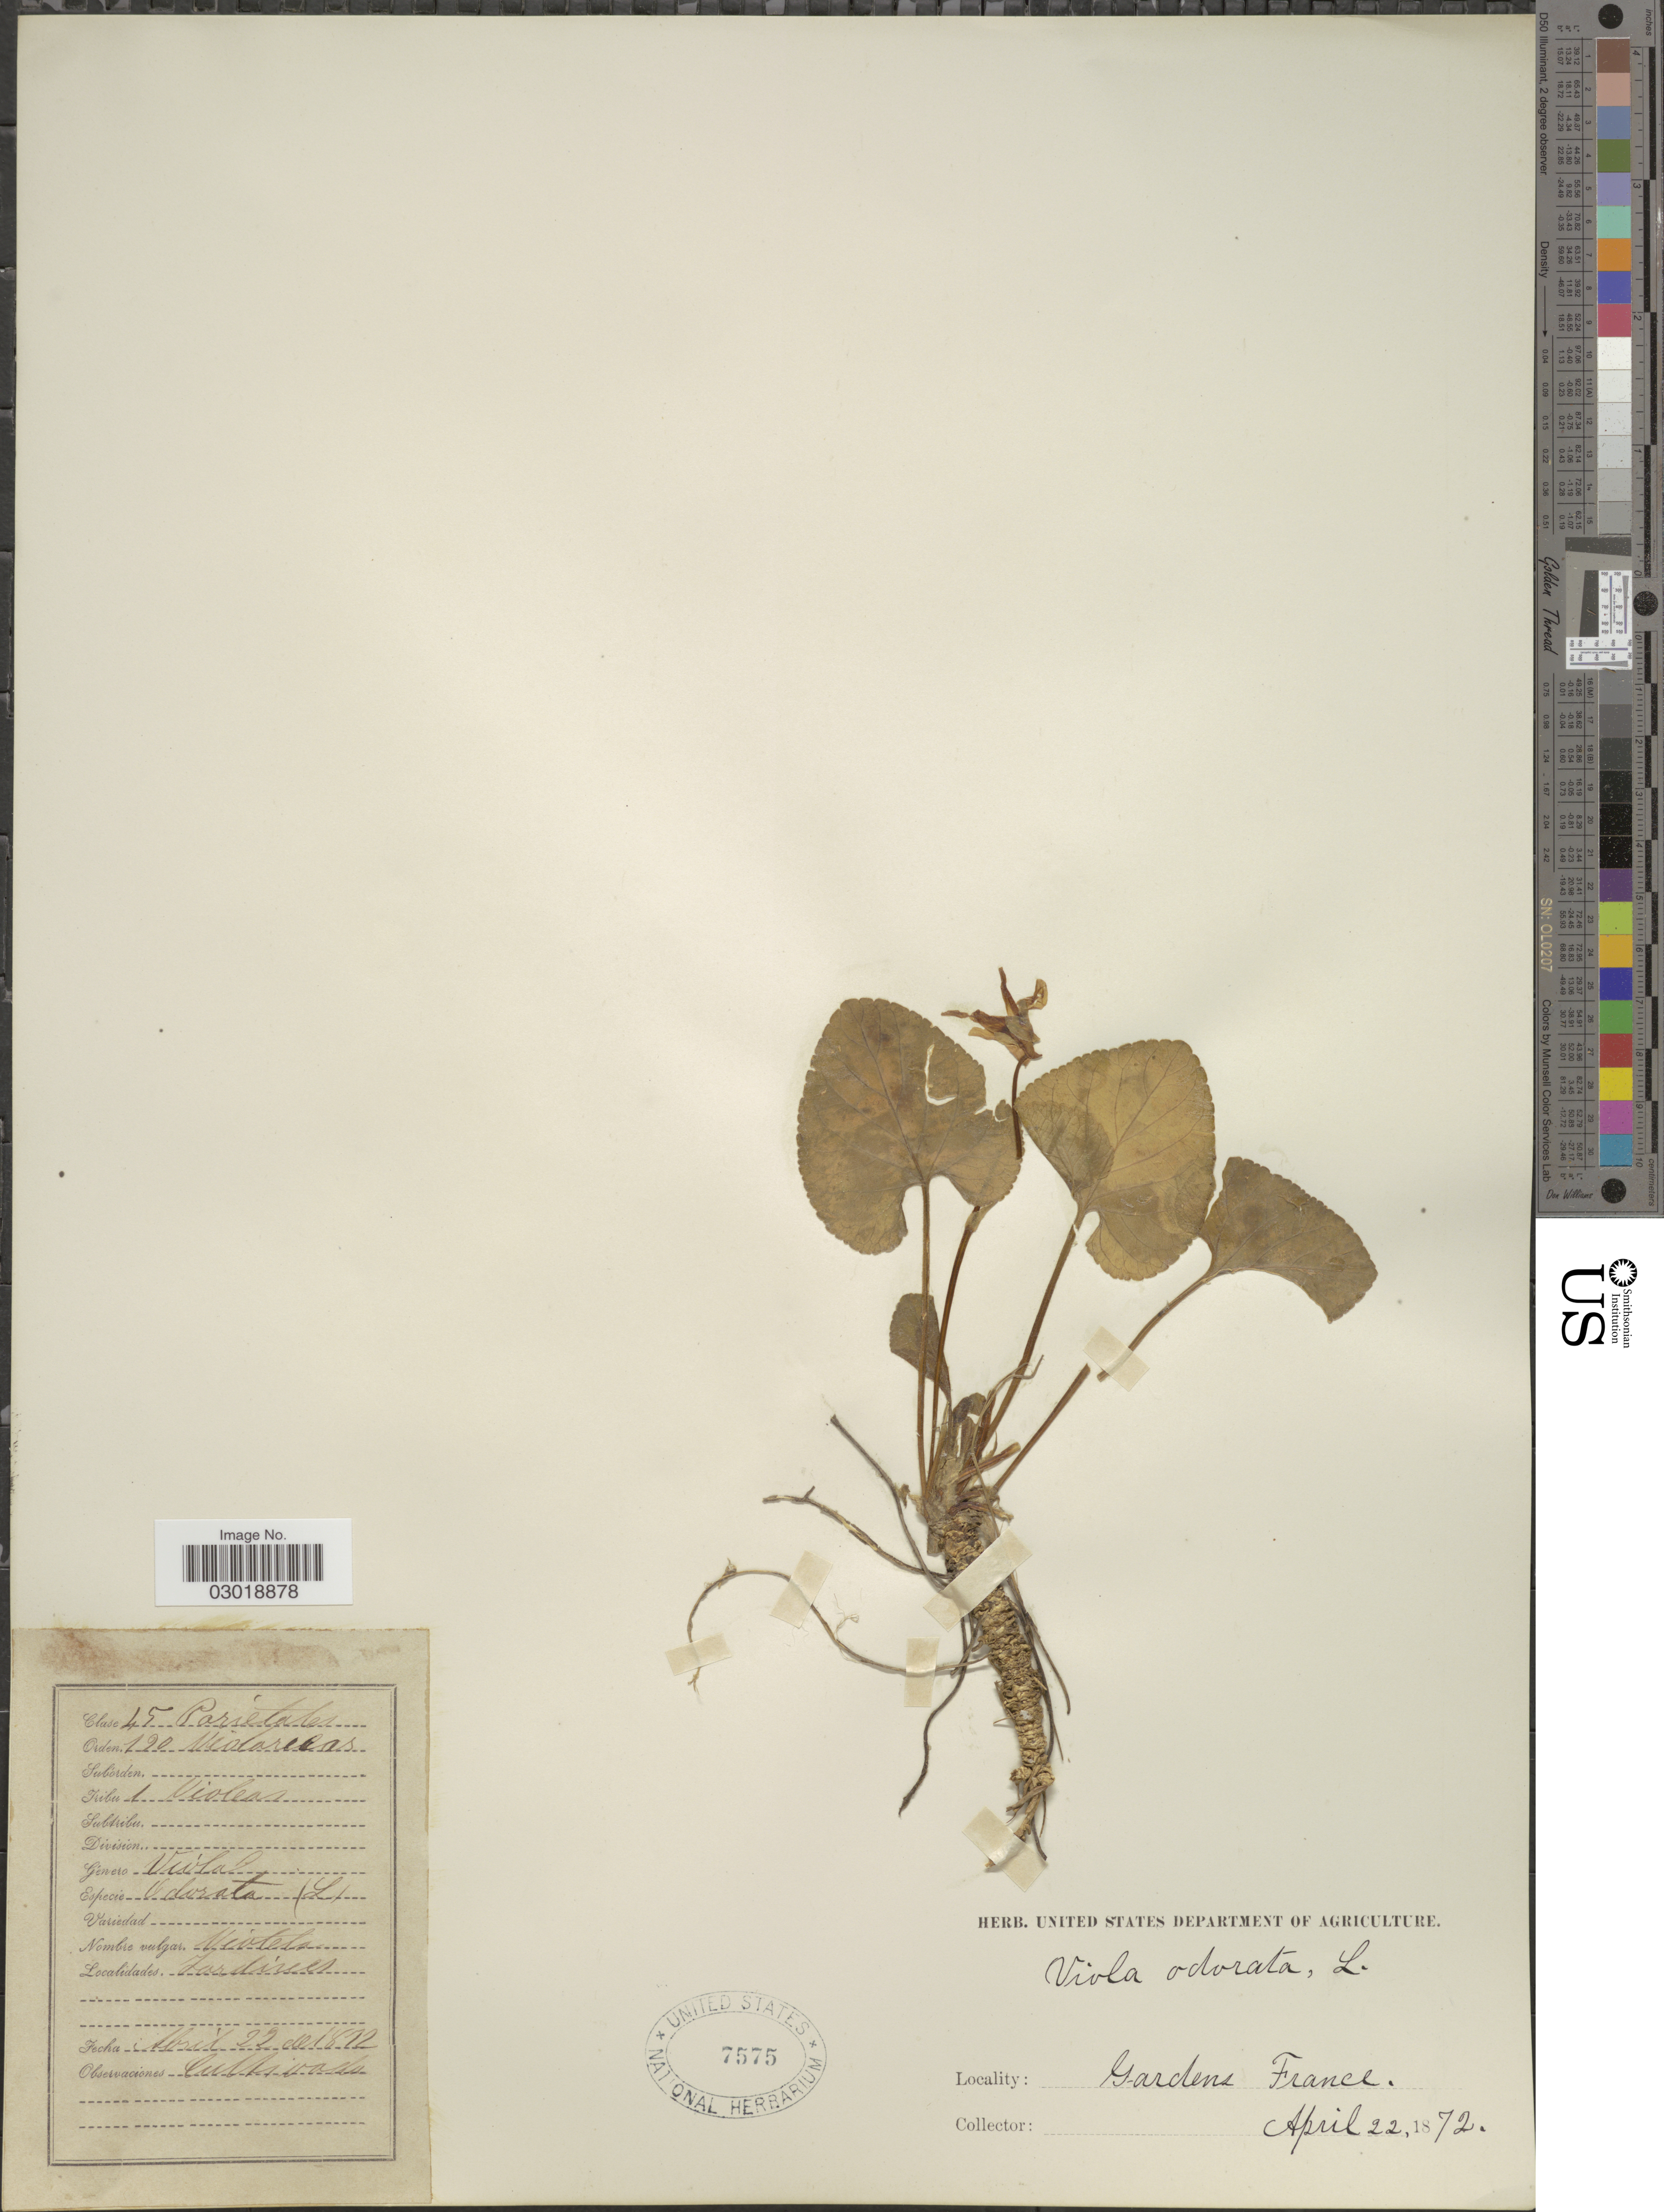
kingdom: Plantae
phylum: Tracheophyta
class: Magnoliopsida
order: Malpighiales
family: Violaceae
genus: Viola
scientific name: Viola odorata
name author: L.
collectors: ex herb. United States National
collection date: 1872-04-22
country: France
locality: Gardens France.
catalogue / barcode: US 7575